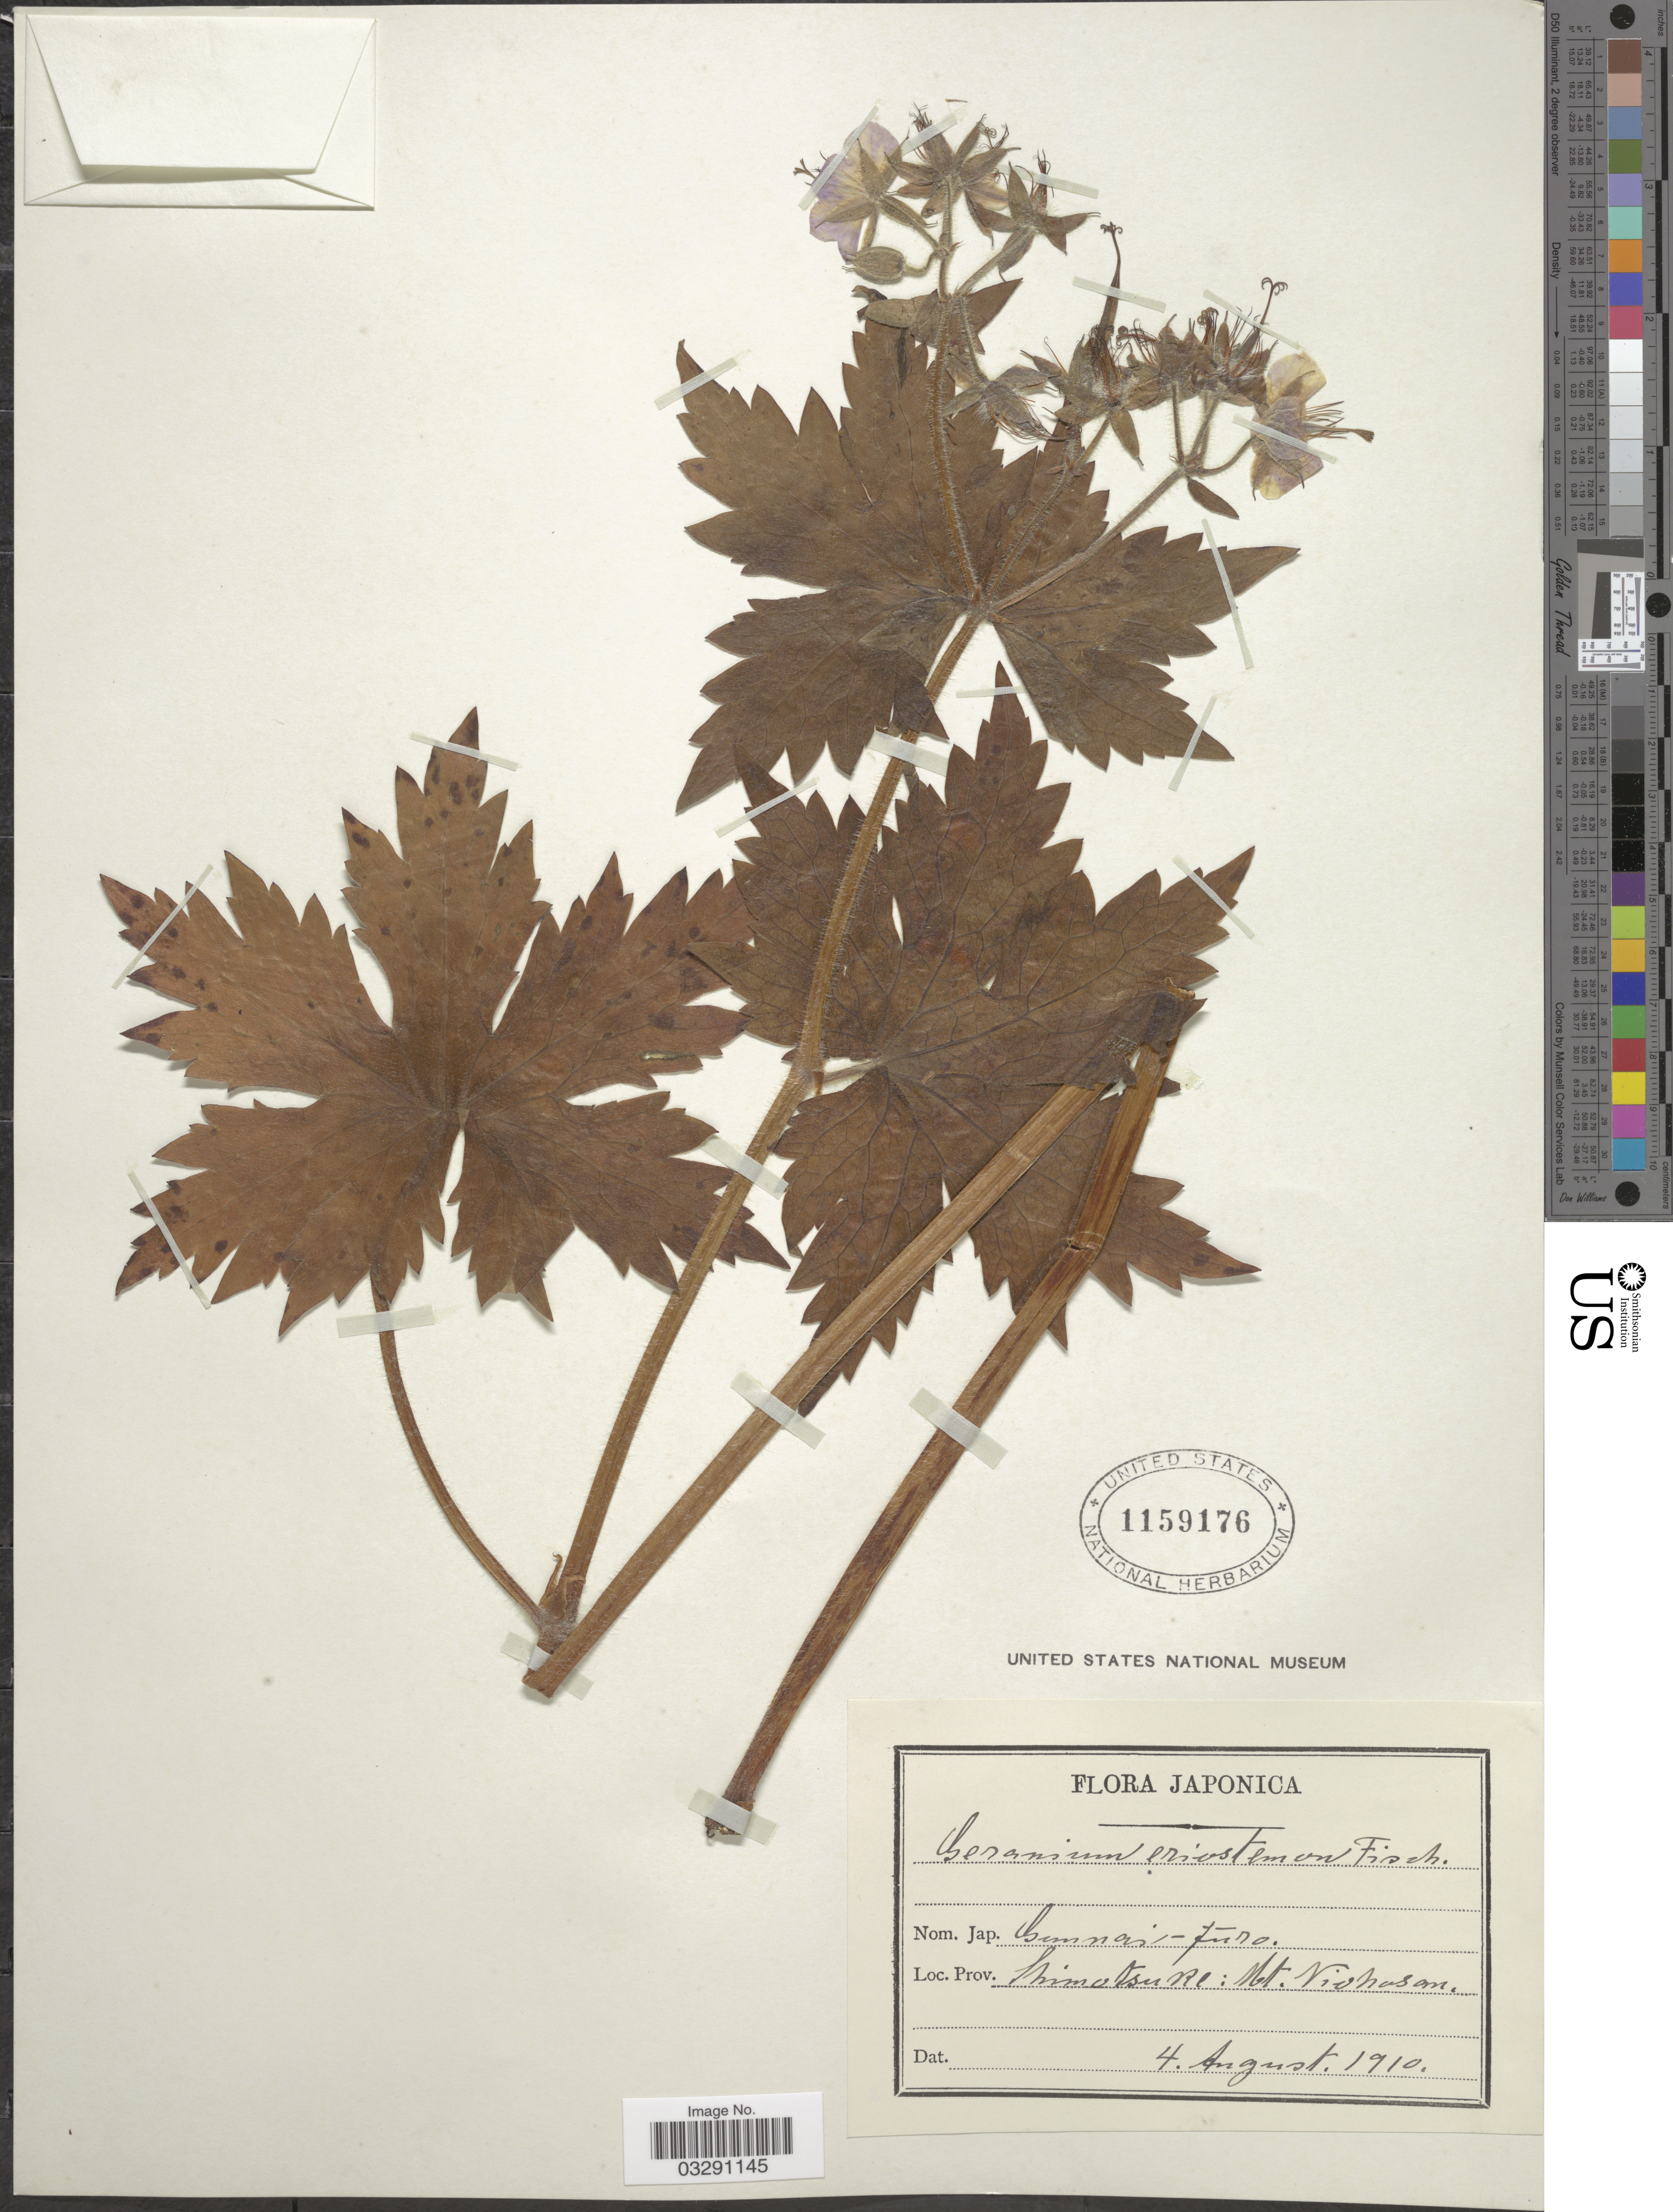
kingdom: Plantae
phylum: Tracheophyta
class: Magnoliopsida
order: Geraniales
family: Geraniaceae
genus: Geranium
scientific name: Geranium eriostemon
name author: Fisch. ex DC.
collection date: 1910-08-04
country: Japan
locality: Shimotsuki: Mt. Nioshasan.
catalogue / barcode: US 1159176